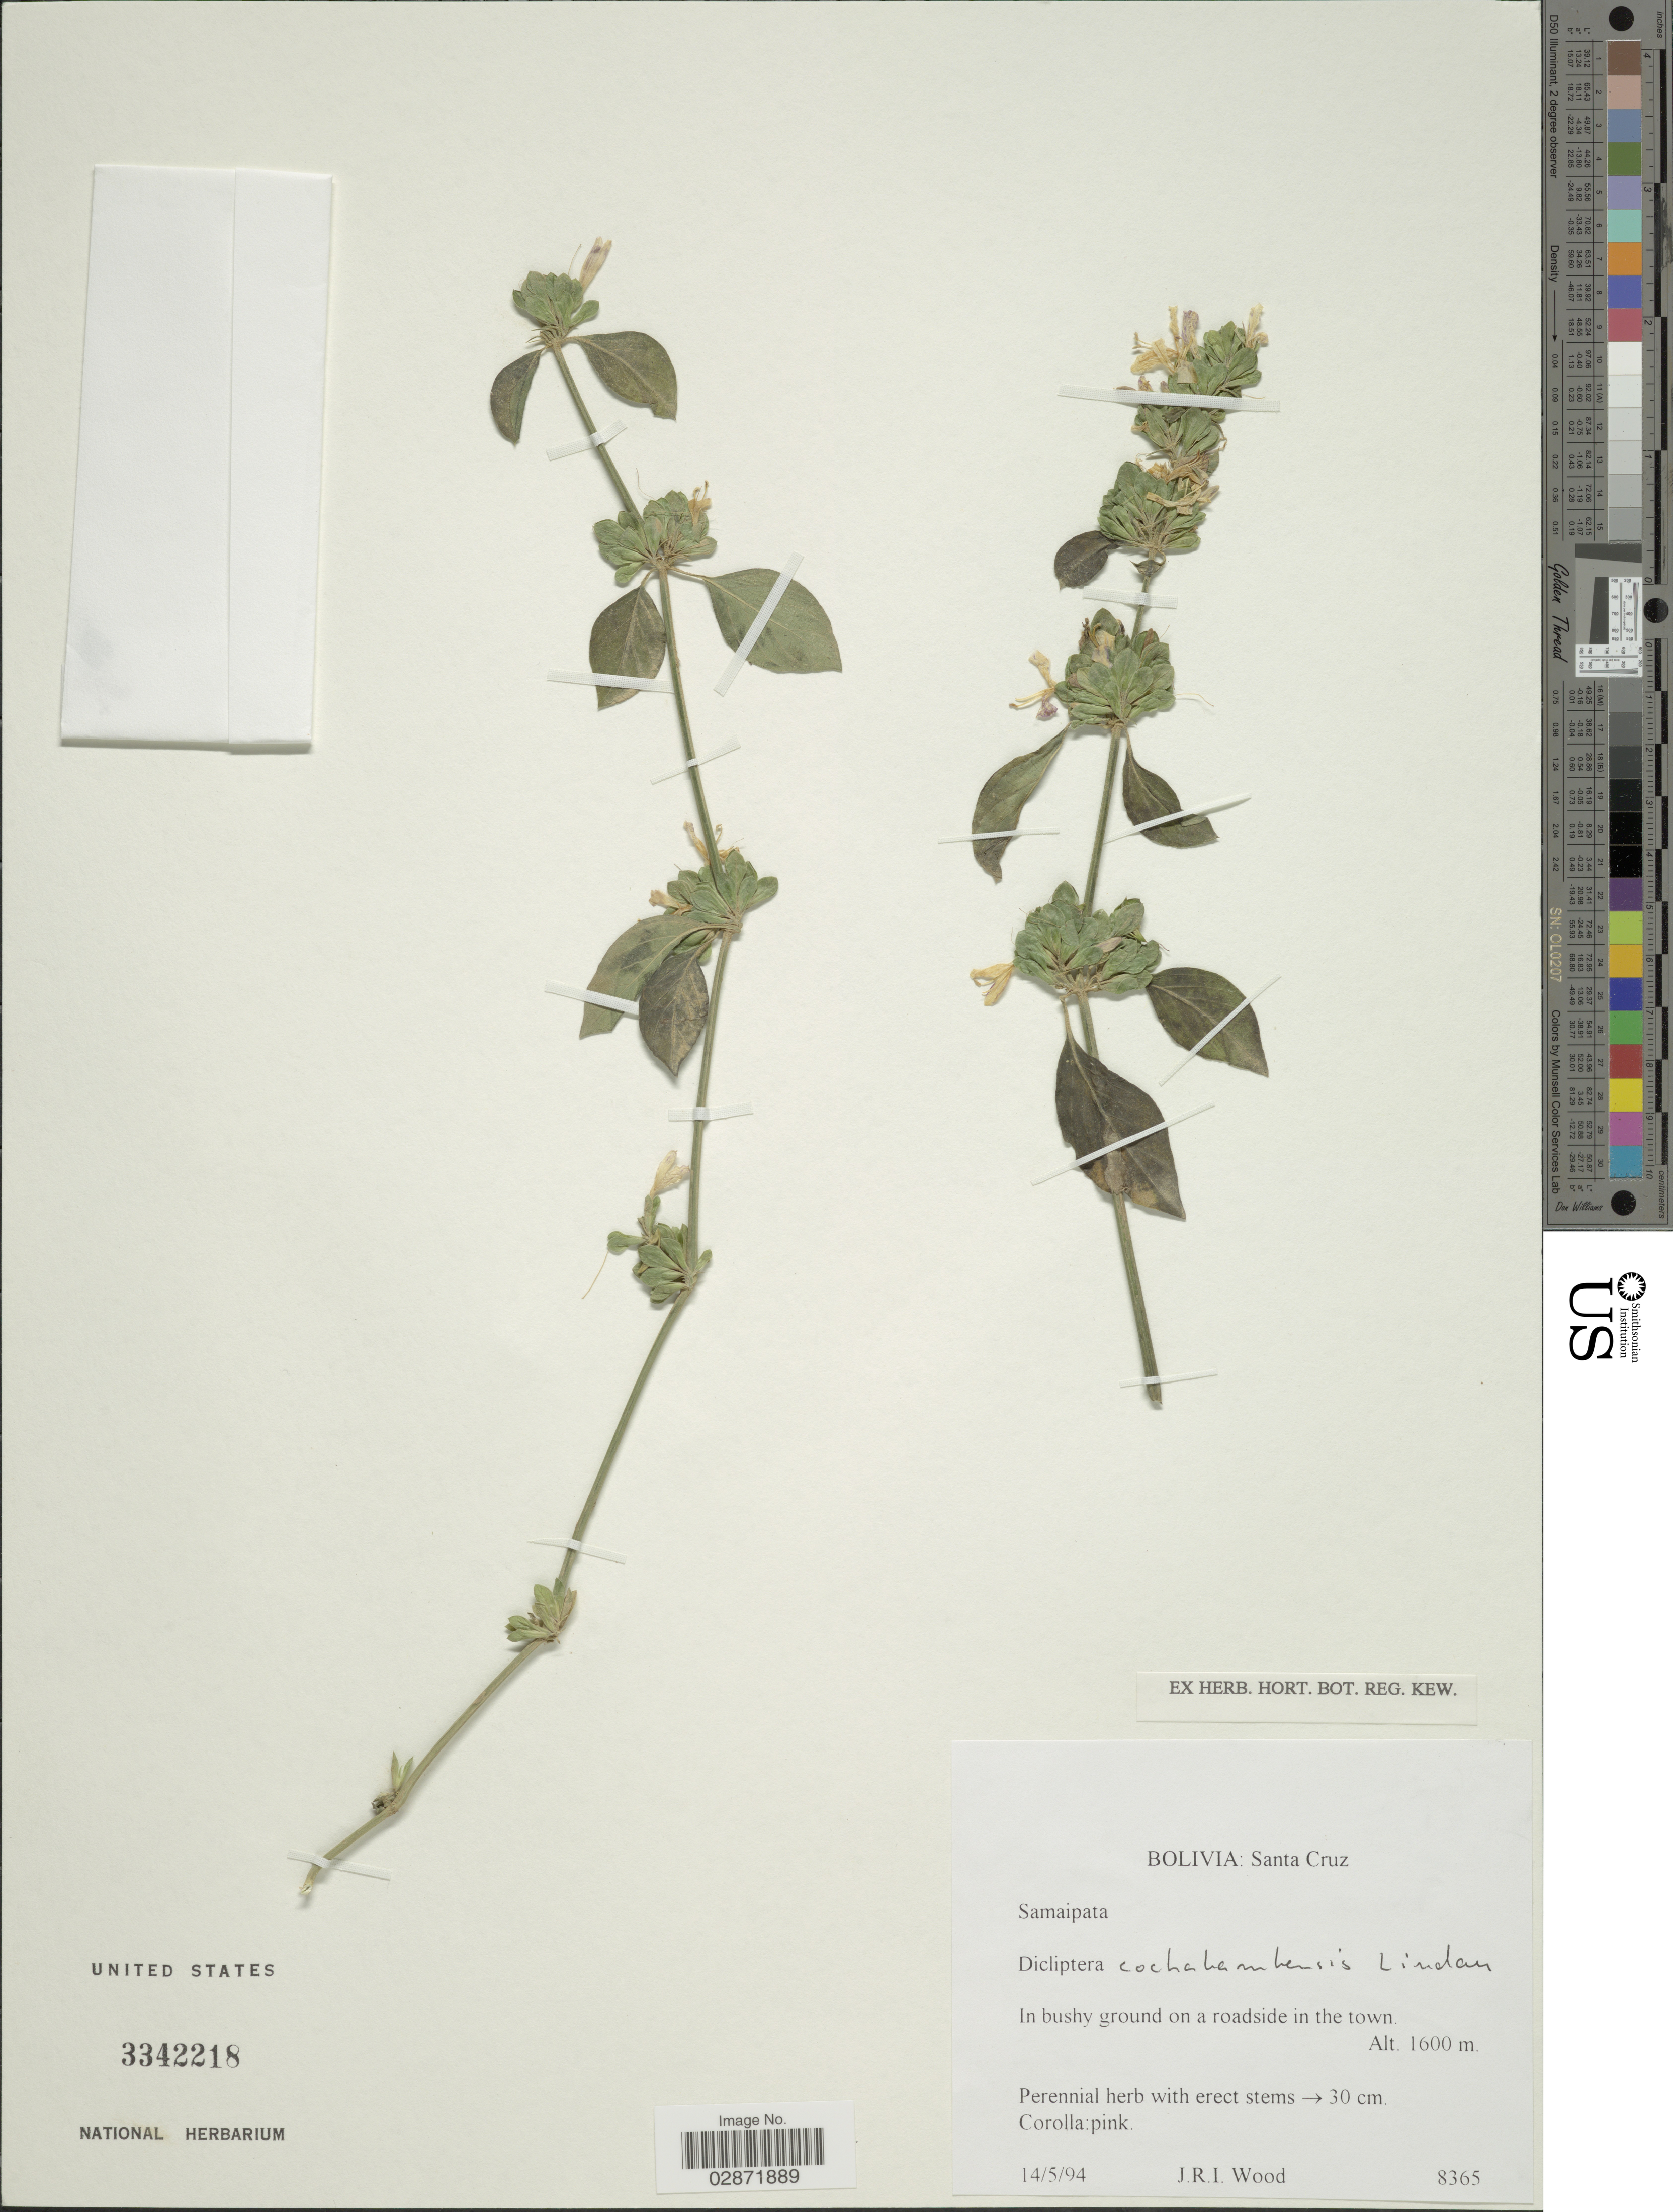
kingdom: Plantae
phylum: Tracheophyta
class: Magnoliopsida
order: Lamiales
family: Acanthaceae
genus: Dicliptera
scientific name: Dicliptera cochabambensis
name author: Lindau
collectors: J. R. I. Wood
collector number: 8365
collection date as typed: Transcribed d/m/y: 14/5/94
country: Bolivia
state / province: Santa Cruz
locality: In bushy ground on a roadside in the town, Samaipata.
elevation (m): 1600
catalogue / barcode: US 3342218